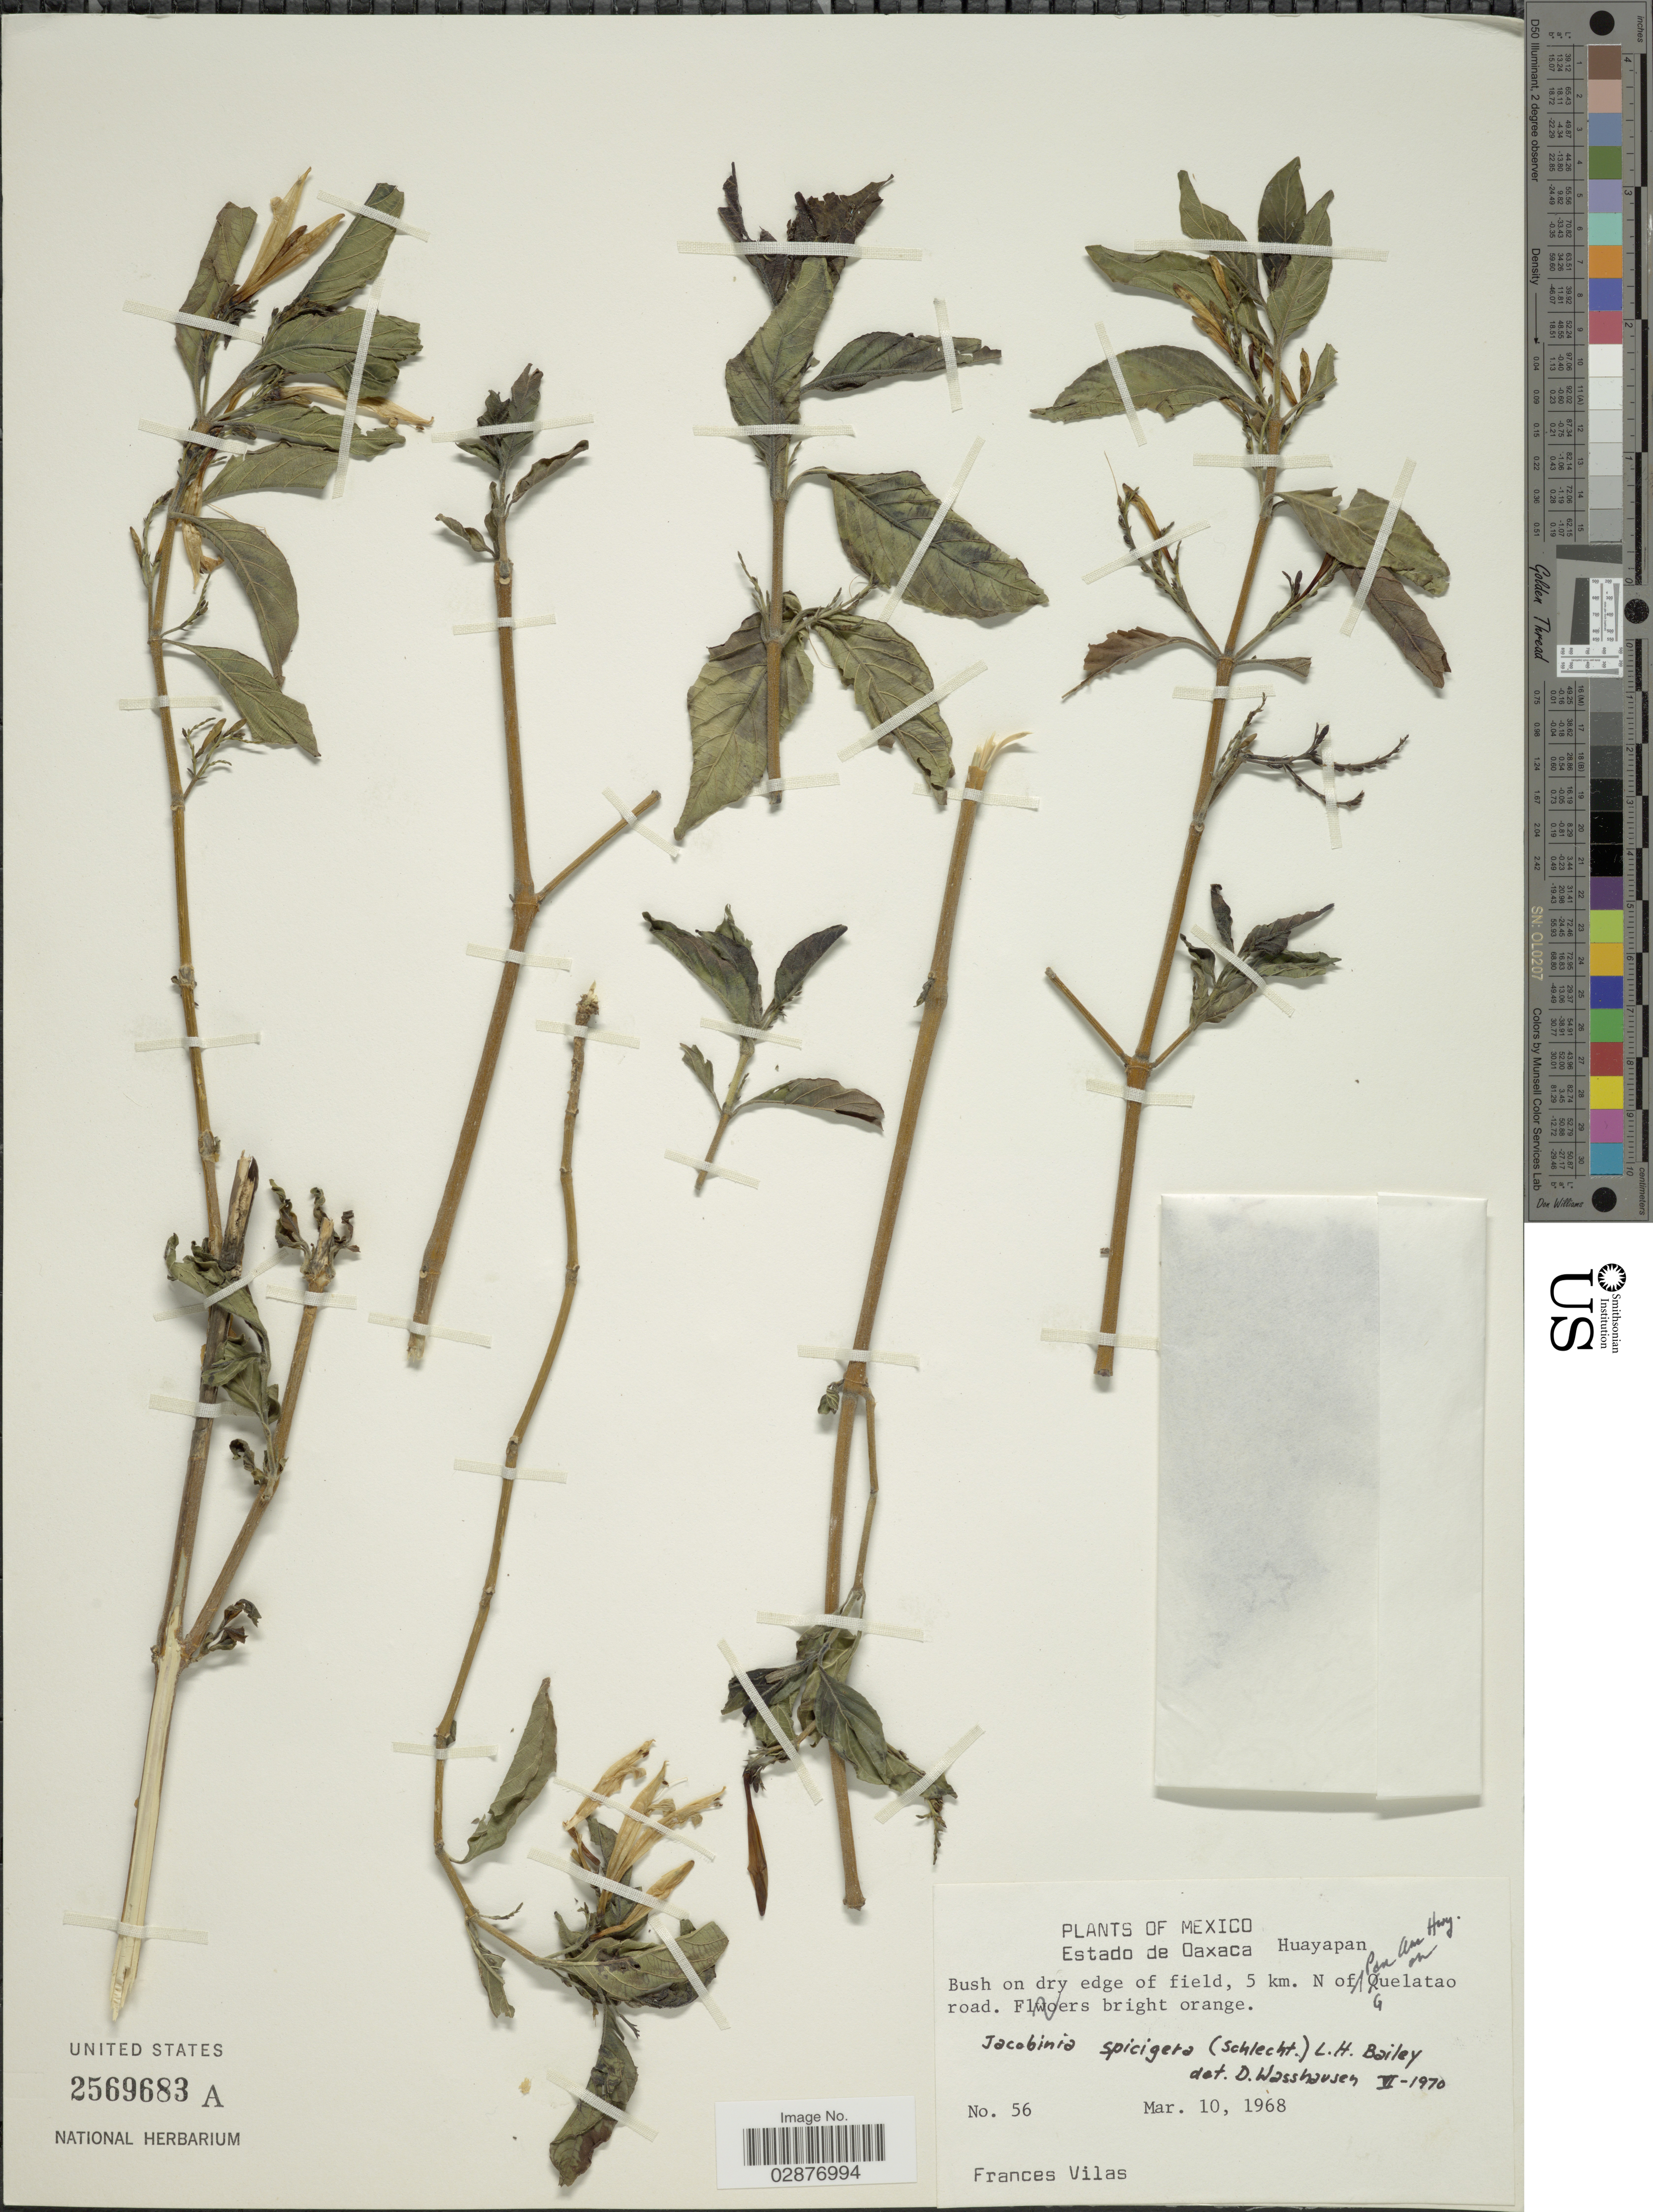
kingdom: Plantae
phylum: Tracheophyta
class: Magnoliopsida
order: Lamiales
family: Acanthaceae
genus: Justicia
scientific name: Justicia spicigera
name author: Schltdl.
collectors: F. Vilas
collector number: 56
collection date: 1968-03-10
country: Mexico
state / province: Oaxaca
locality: Huayapan. 5 km. N of Pan Am Hwy. on Guelatao road.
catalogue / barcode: US 2569683A